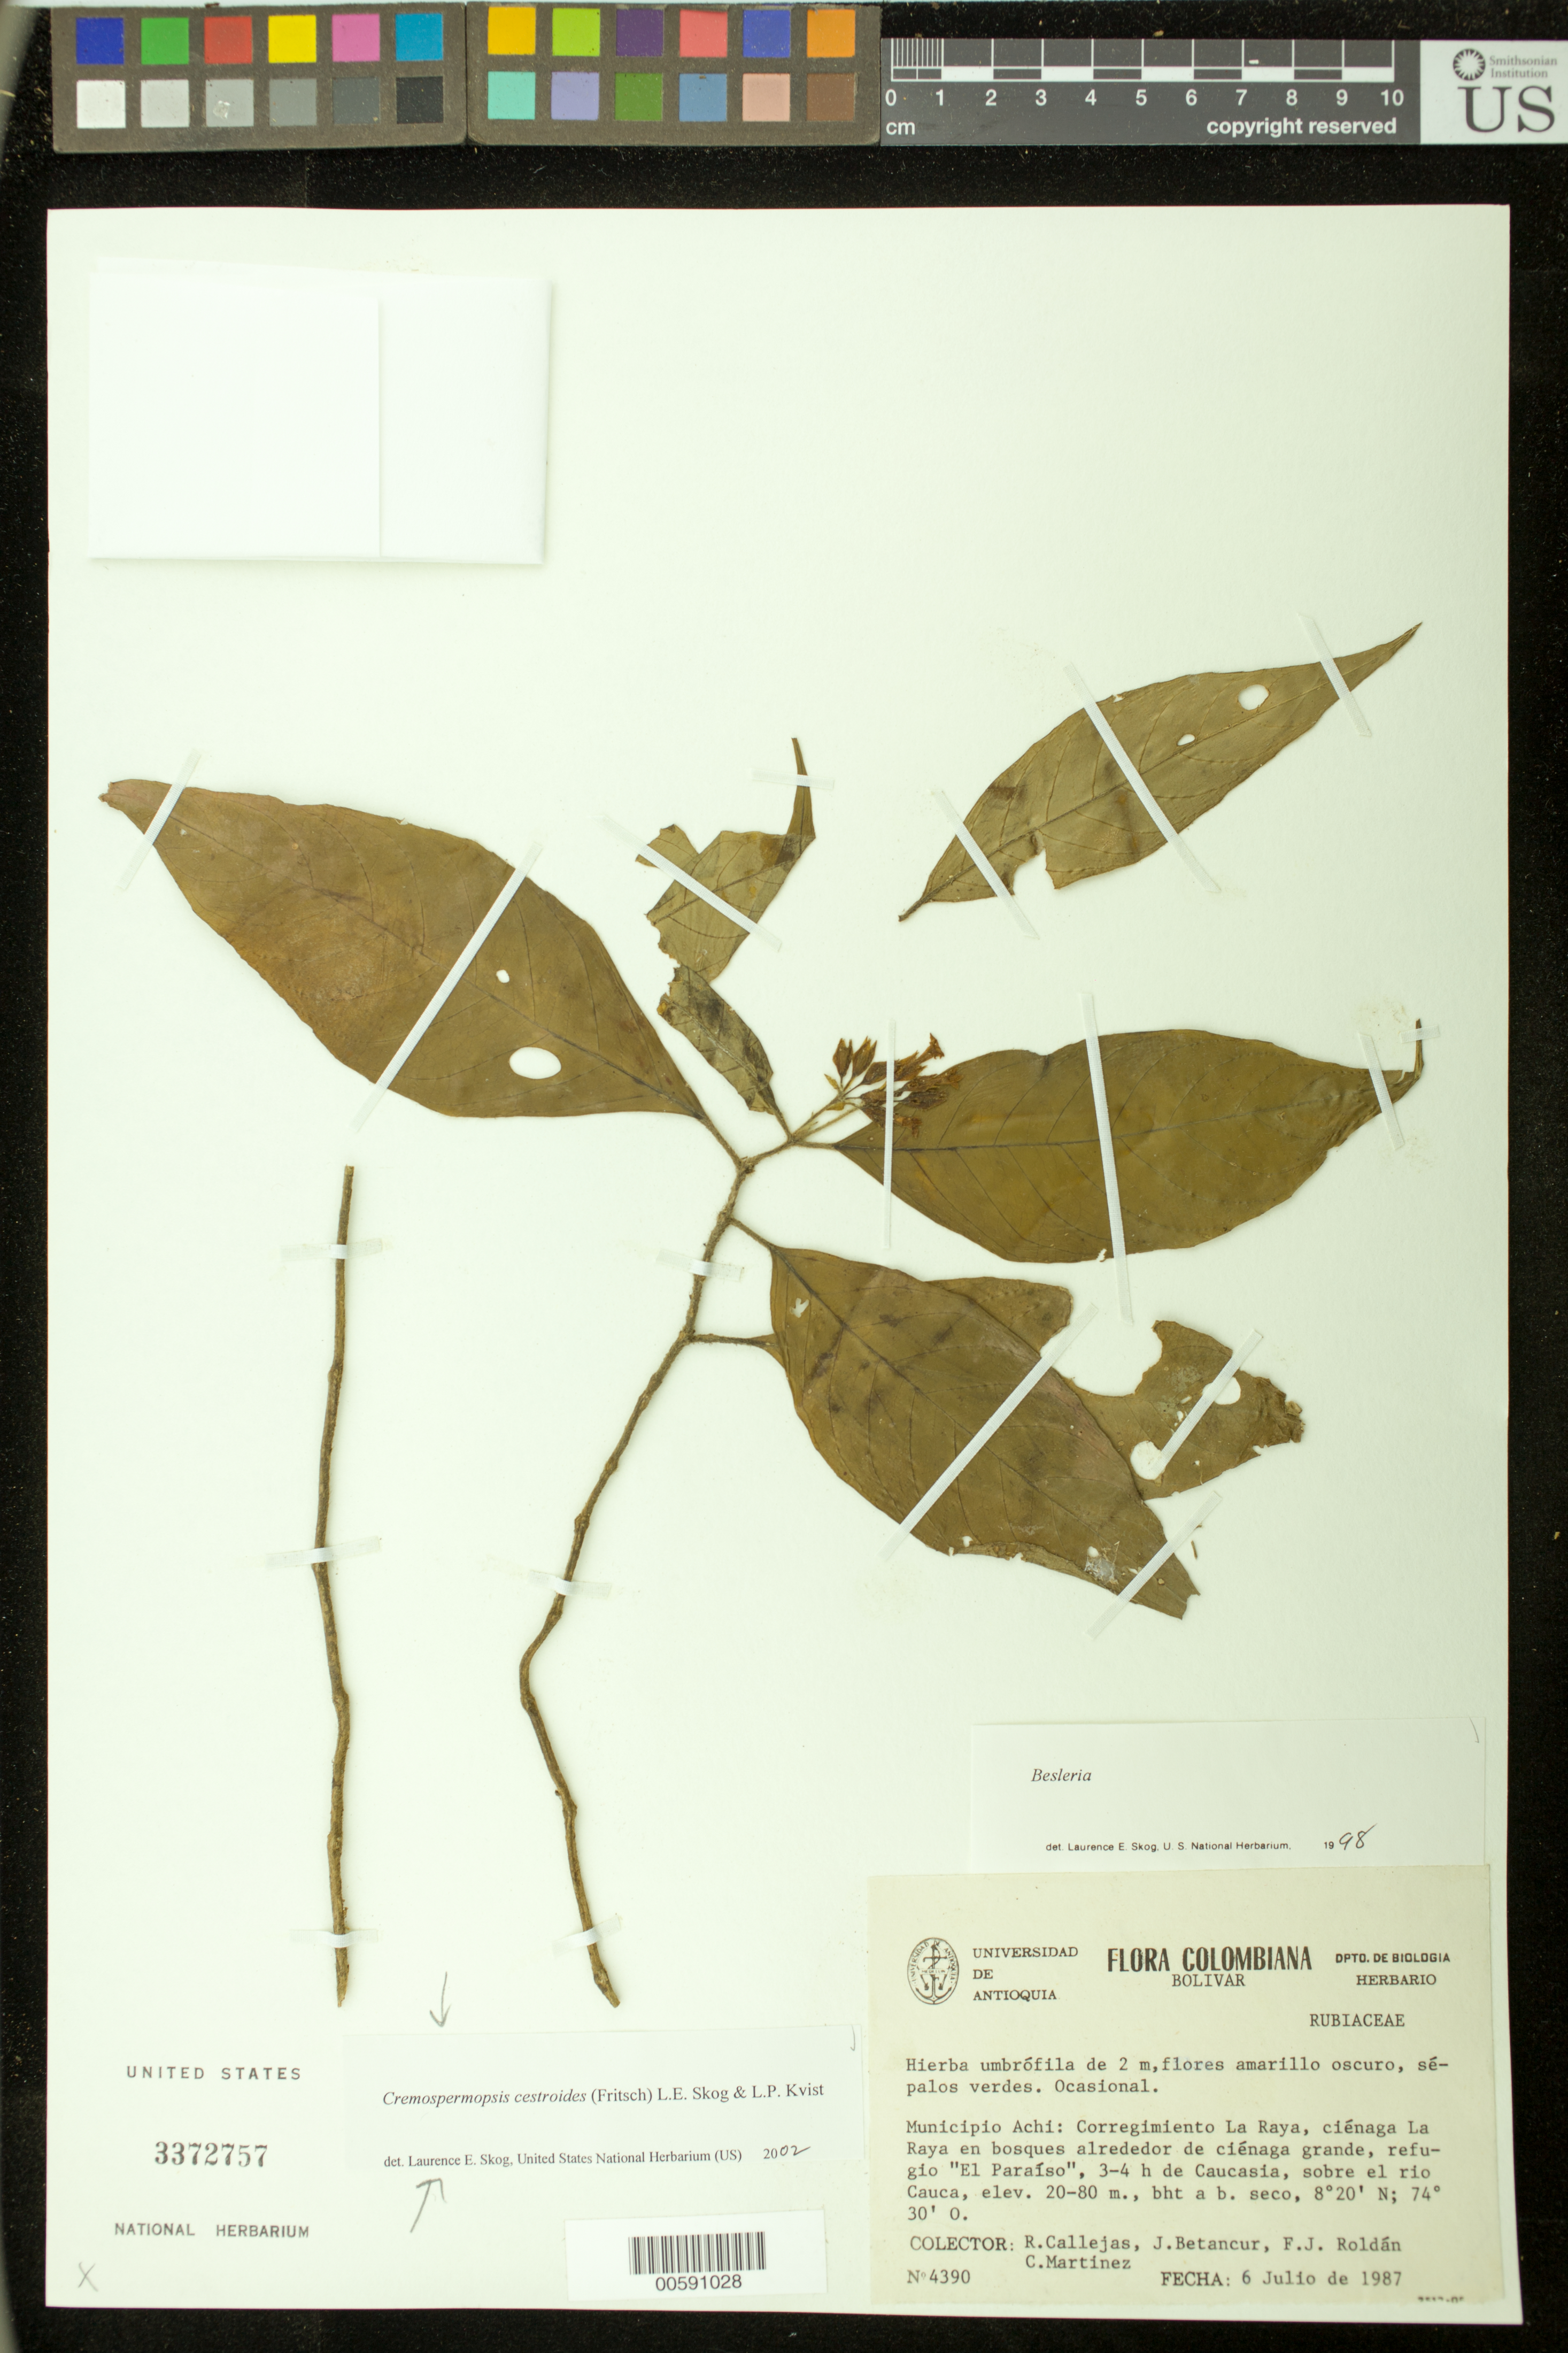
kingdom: Plantae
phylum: Tracheophyta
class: Magnoliopsida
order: Lamiales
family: Gesneriaceae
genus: Cremospermopsis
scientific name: Cremospermopsis cestroides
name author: (Fritsch) L.E. Skog & L.P. Kvist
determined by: Skog, Laurence E.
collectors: R. Callejas, J. C. Betancur, F. J. Roldán & C. Martínez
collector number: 4390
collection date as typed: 06 Jul 1987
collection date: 1987-07-06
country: Colombia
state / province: Antioquia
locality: Mpio. Achi: Corregimiento La Raya, ciénaga La Raya en bosques alrededor de ciénaga grande, refugio "El Paraíso", 3-4 h de Caucasia, sobre el rio Cauca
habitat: bht a b. seco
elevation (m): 20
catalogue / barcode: US 3372757